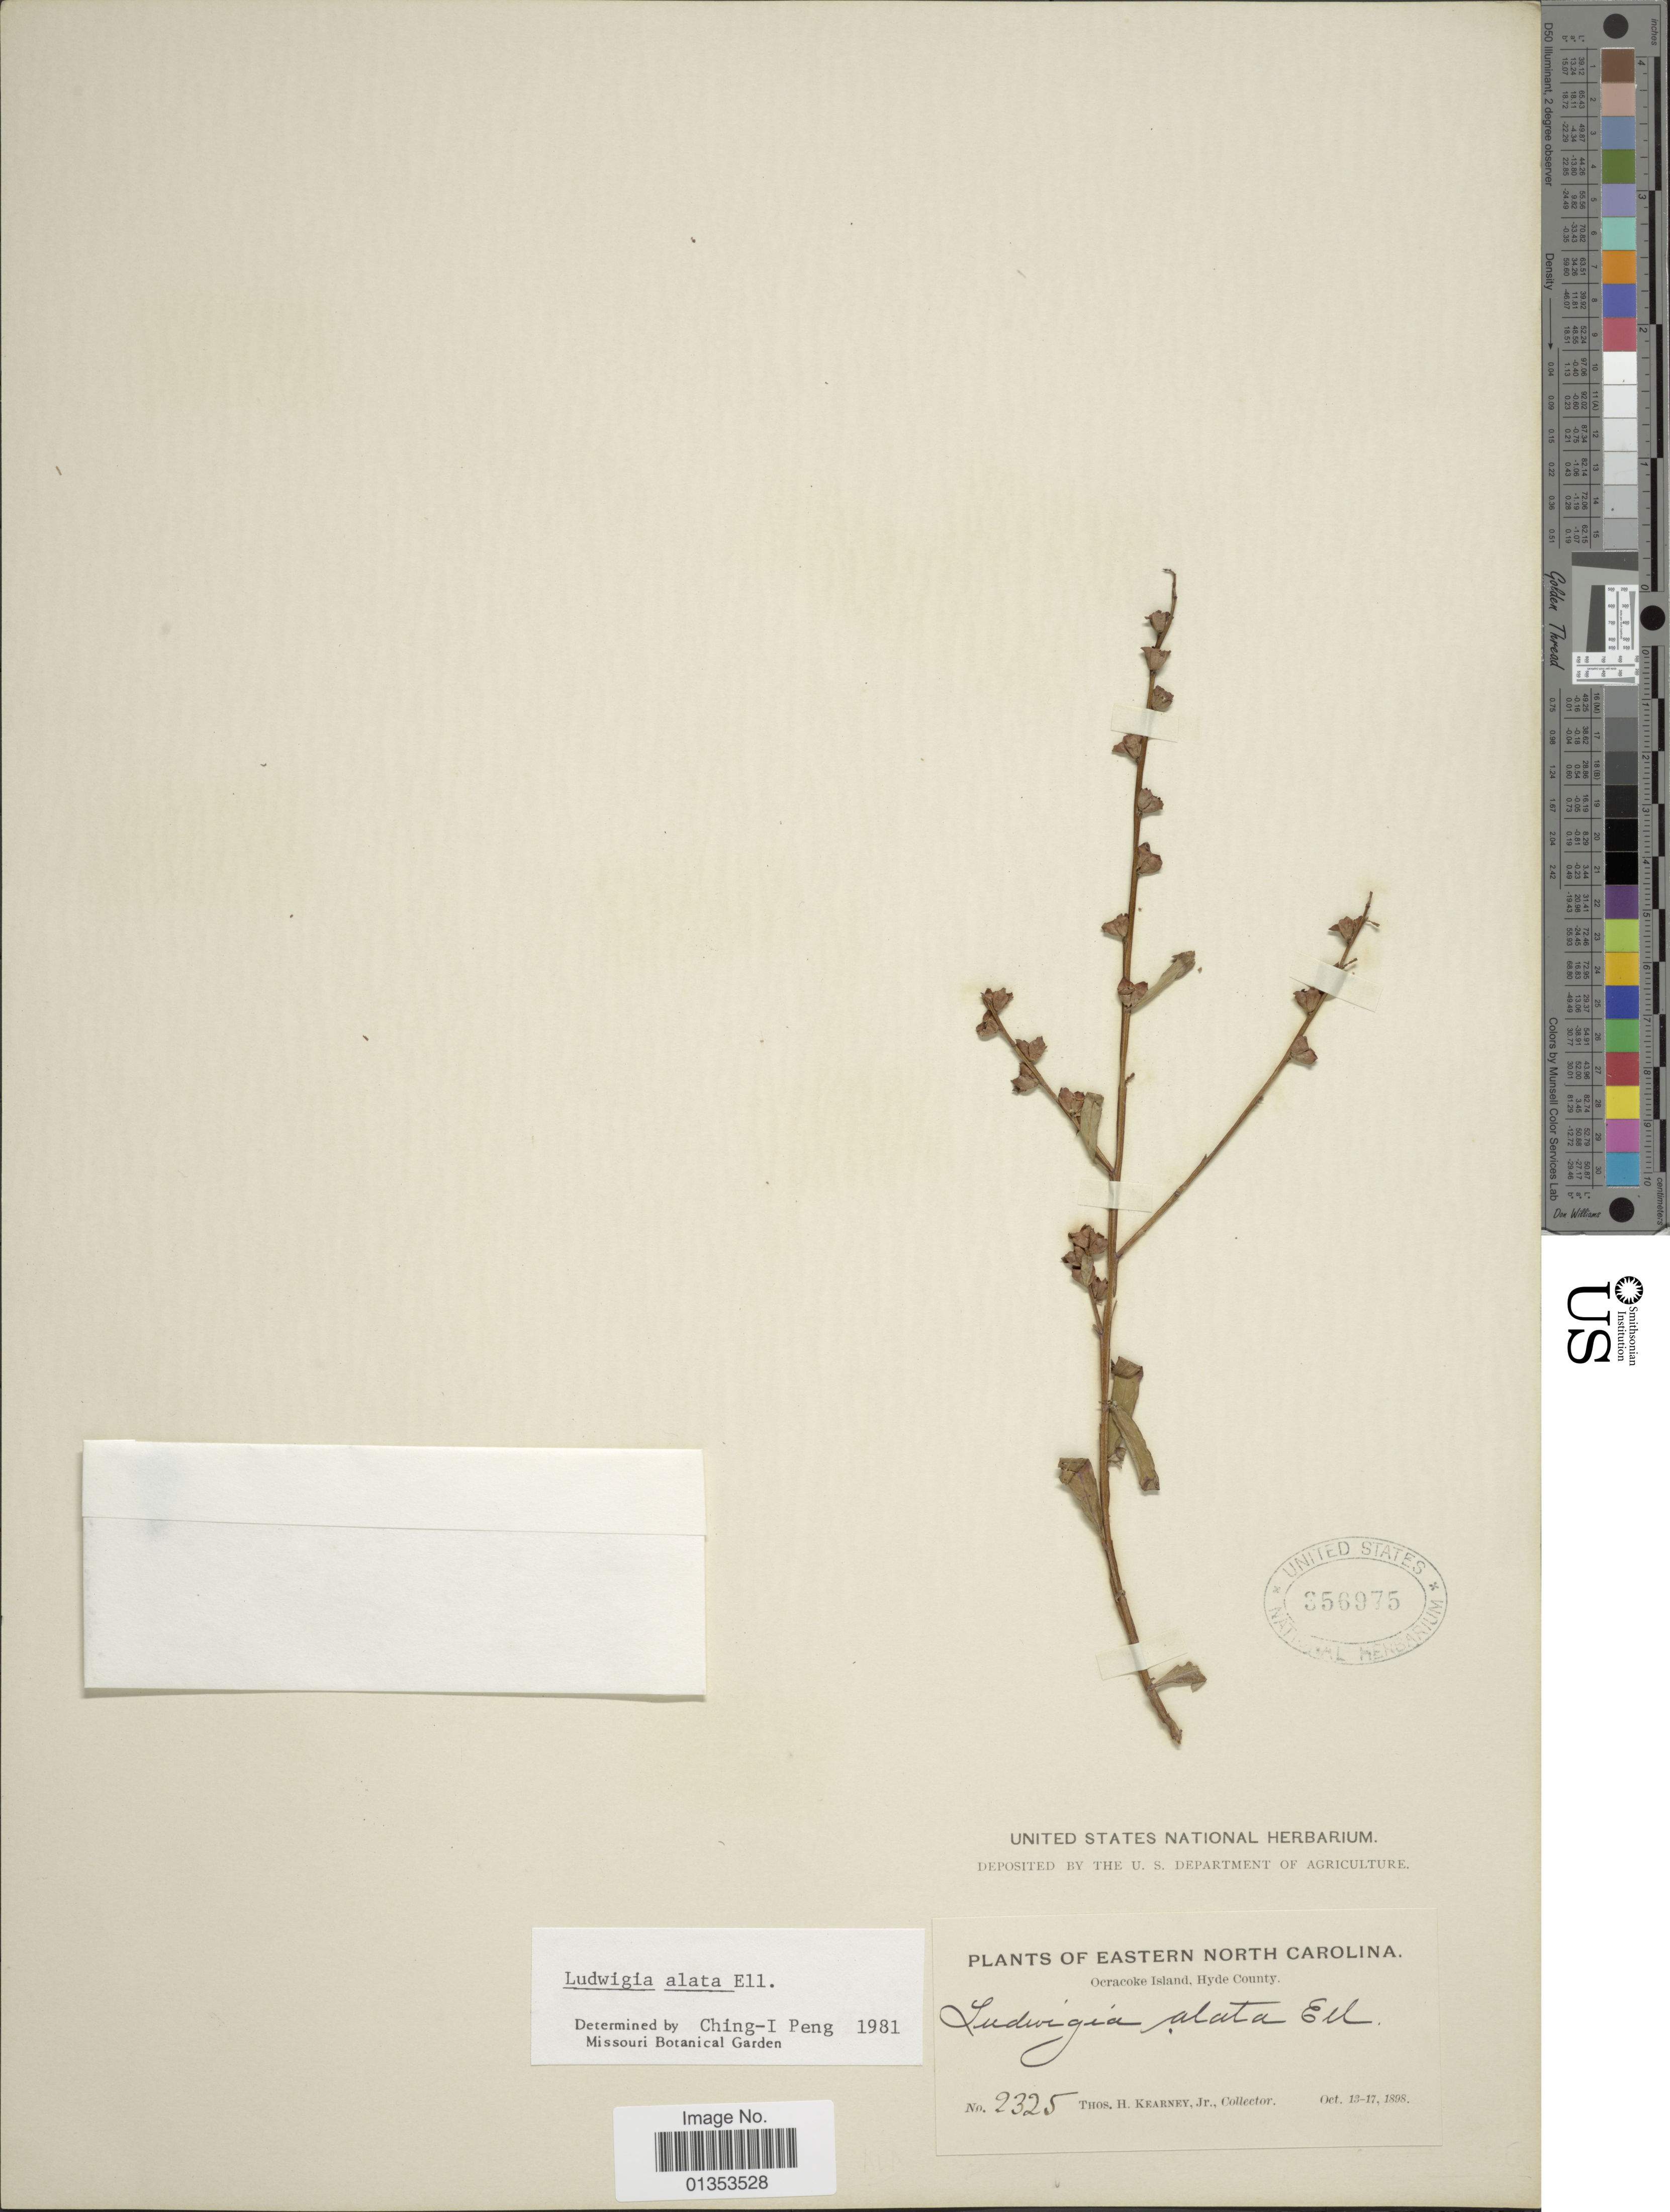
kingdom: Plantae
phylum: Tracheophyta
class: Magnoliopsida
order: Myrtales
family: Onagraceae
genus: Ludwigia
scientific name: Ludwigia alata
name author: Elliott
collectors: T. H. Kearney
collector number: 2325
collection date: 1898-10-13/1898-10-17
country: United States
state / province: North Carolina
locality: Eastern North Carolina, Ocracoke Island, Hyde County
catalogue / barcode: US 356975